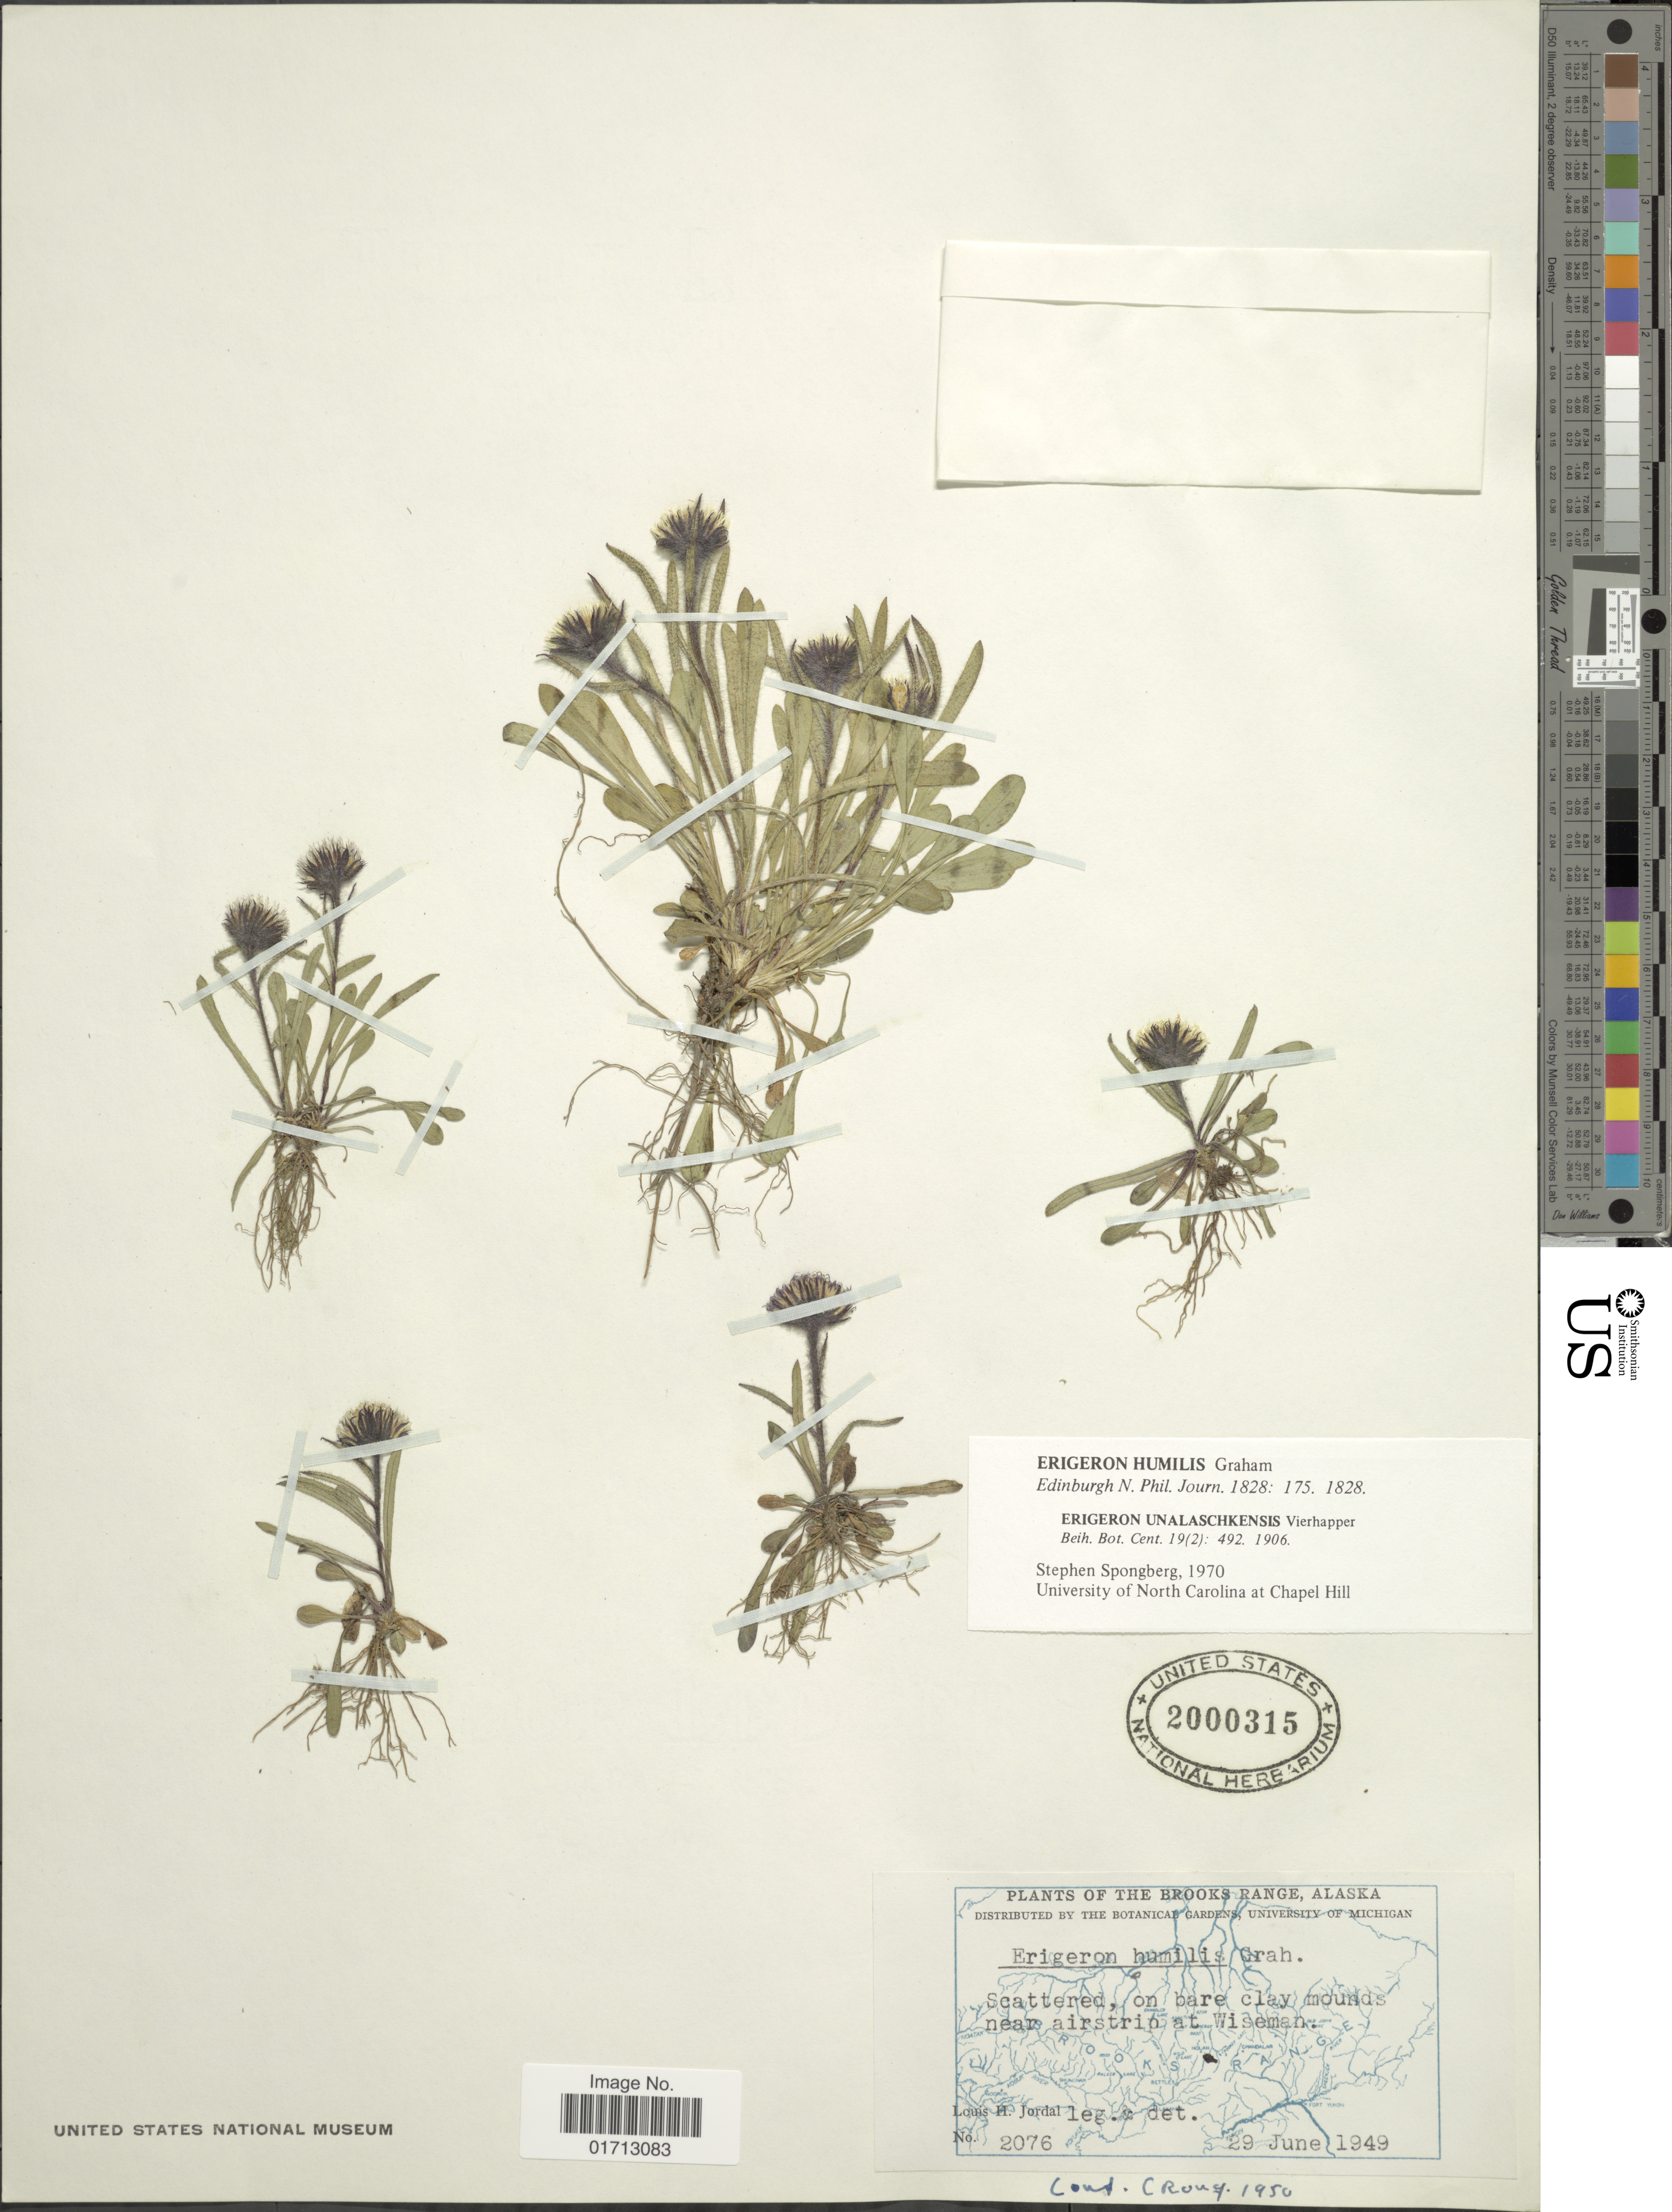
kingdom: Plantae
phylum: Tracheophyta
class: Magnoliopsida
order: Asterales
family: Asteraceae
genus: Erigeron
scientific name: Erigeron humilis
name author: Graham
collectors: L. Jordal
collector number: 2076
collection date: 1949-06-29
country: United States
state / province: Alaska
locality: The Brooks Range, near airstrip at Wiseman.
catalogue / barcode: US 2000315